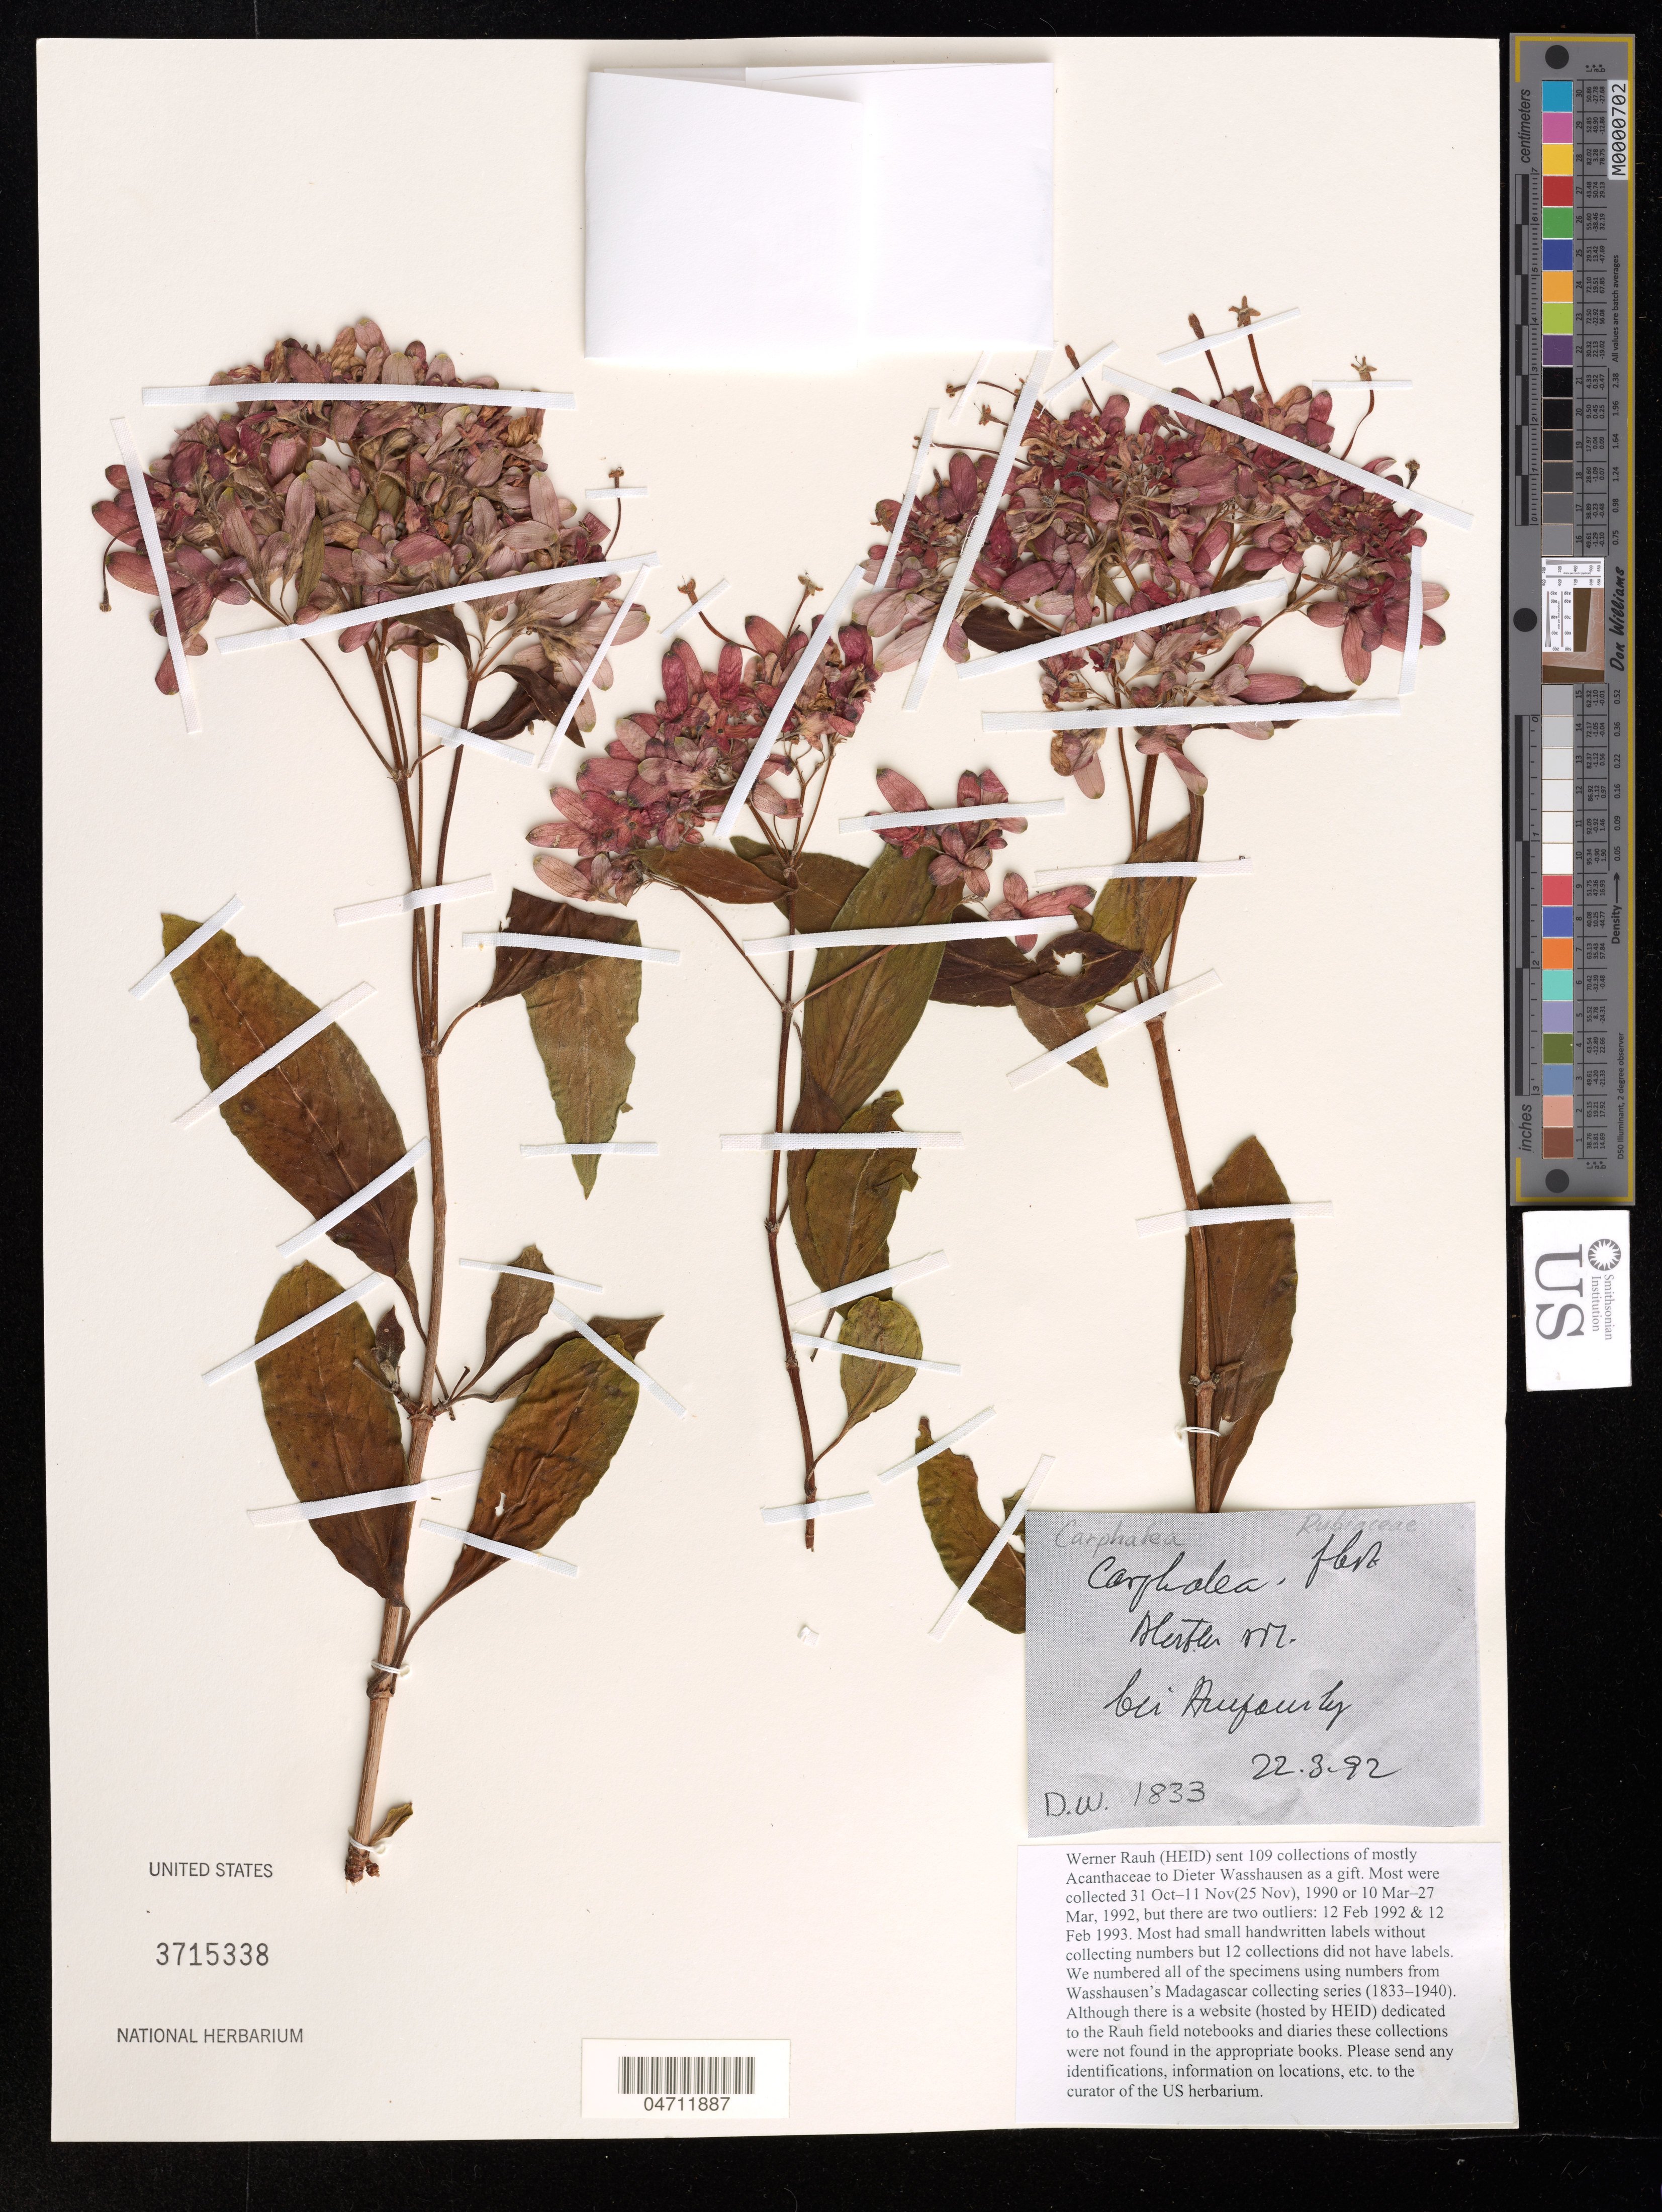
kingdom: Plantae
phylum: Tracheophyta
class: Magnoliopsida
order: Gentianales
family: Rubiaceae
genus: Carphalea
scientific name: Carphalea sp.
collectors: W. Rauh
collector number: DW 1833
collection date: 1992-03-22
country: Madagascar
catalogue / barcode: US 3715338